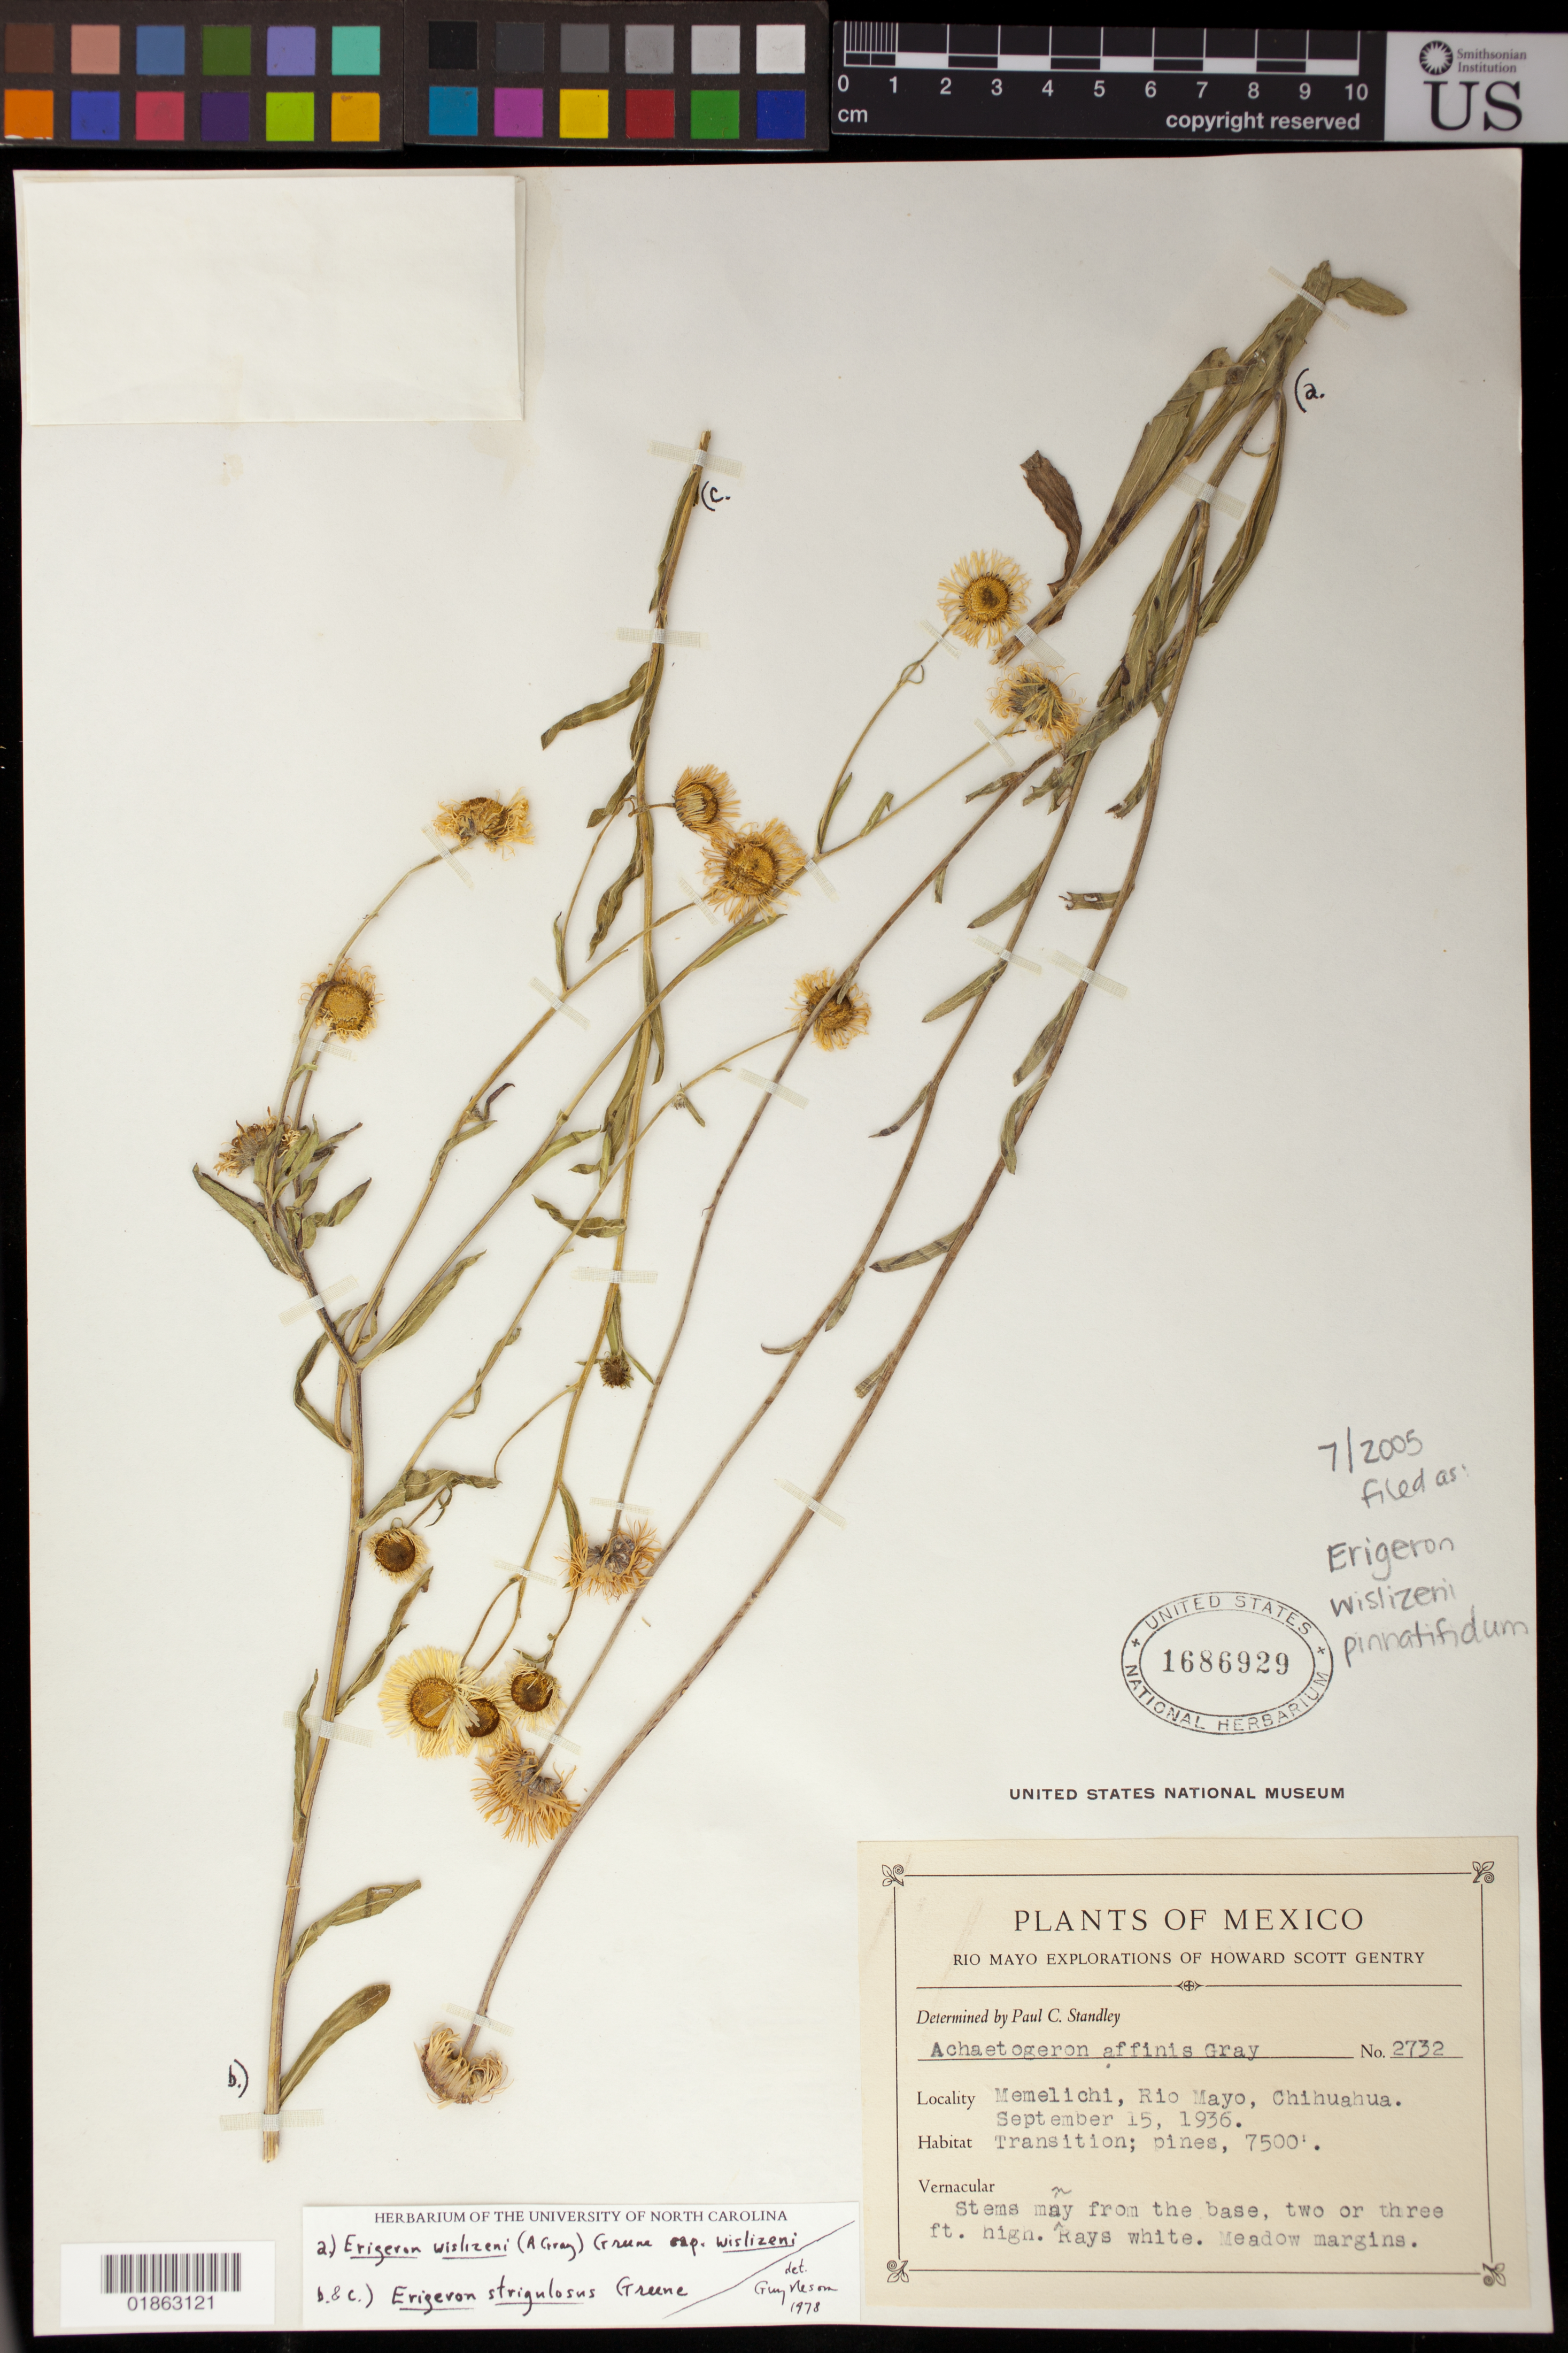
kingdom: Plantae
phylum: Tracheophyta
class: Magnoliopsida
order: Asterales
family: Asteraceae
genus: Erigeron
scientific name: Erigeron wislizeni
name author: (A. Gray) Greene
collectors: H. S. Gentry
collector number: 2732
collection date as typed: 15 Sep 1936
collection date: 1936-09-15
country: Mexico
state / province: Chihuahua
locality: Memelichi, Rio Mayo.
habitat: Transition; pines. Meadow margins.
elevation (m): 2286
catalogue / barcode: US 1686929